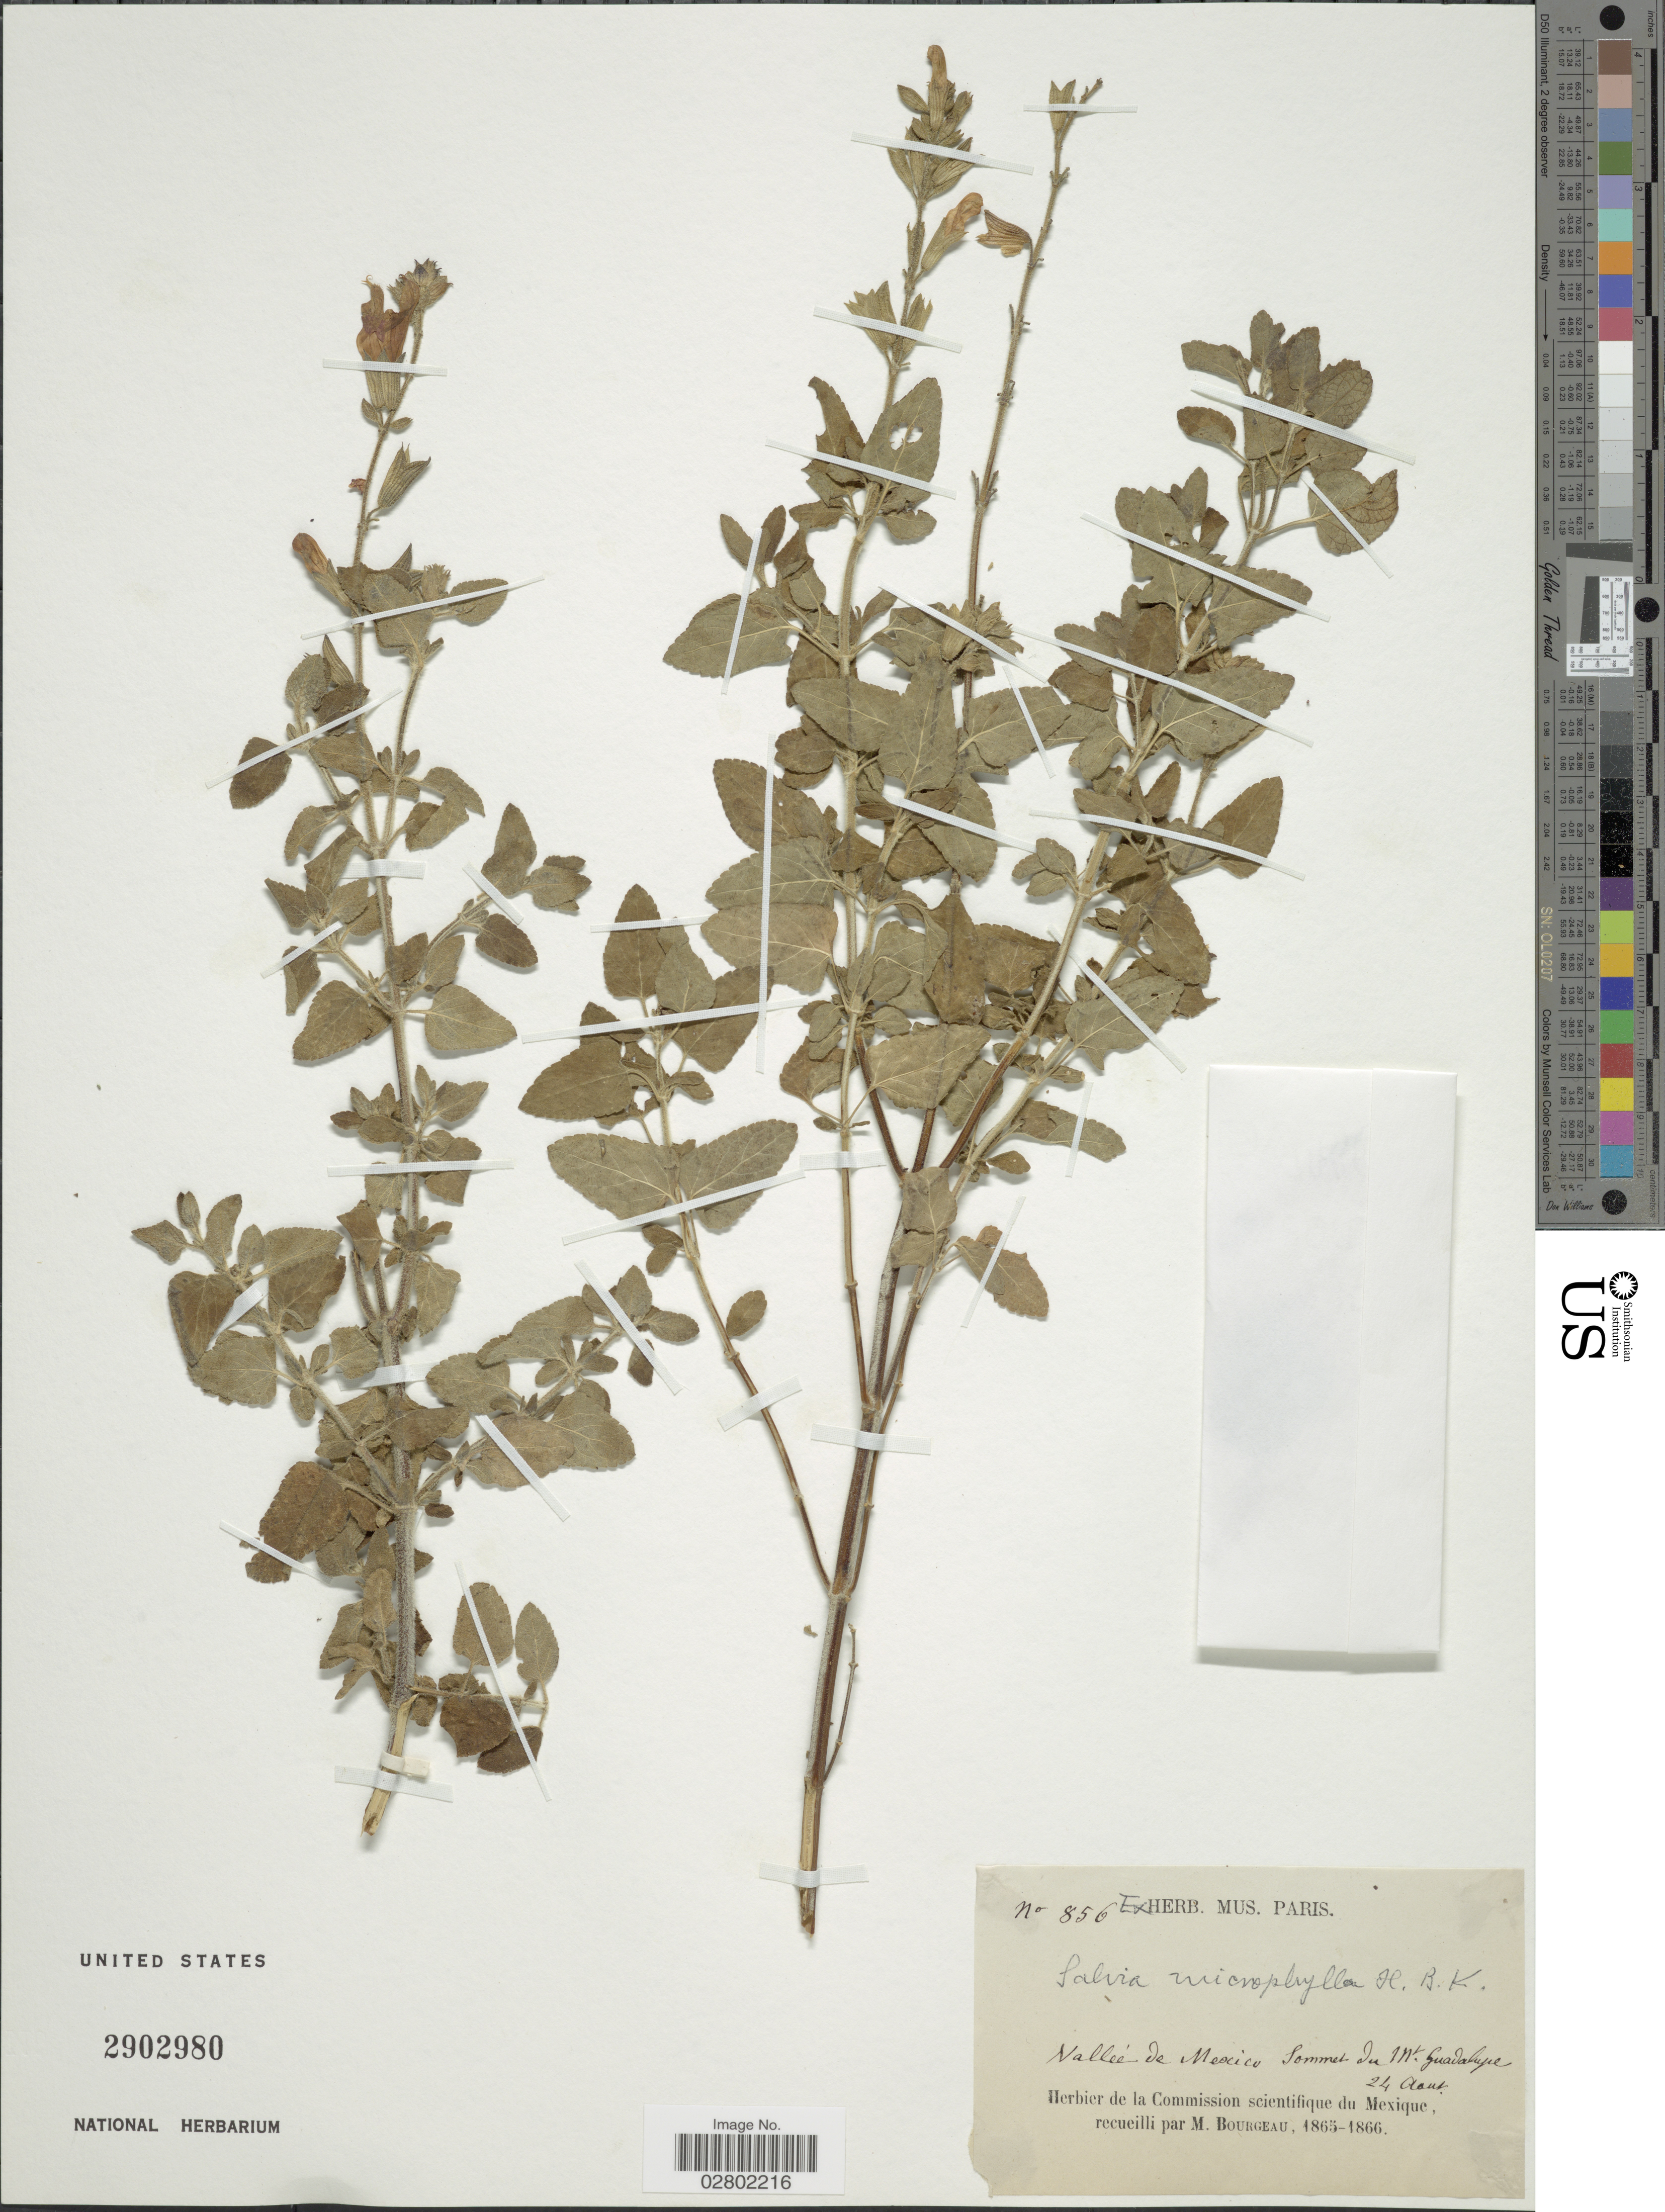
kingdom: Plantae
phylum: Tracheophyta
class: Magnoliopsida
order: Lamiales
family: Lamiaceae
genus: Salvia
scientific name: Salvia microphylla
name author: Kunth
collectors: M. Bourgeau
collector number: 856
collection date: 1865-08-24/1866-08-24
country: Mexico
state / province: México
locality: Vallée de Mexico, Sommet du Mt. Guadalupe.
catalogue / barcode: US 2902980